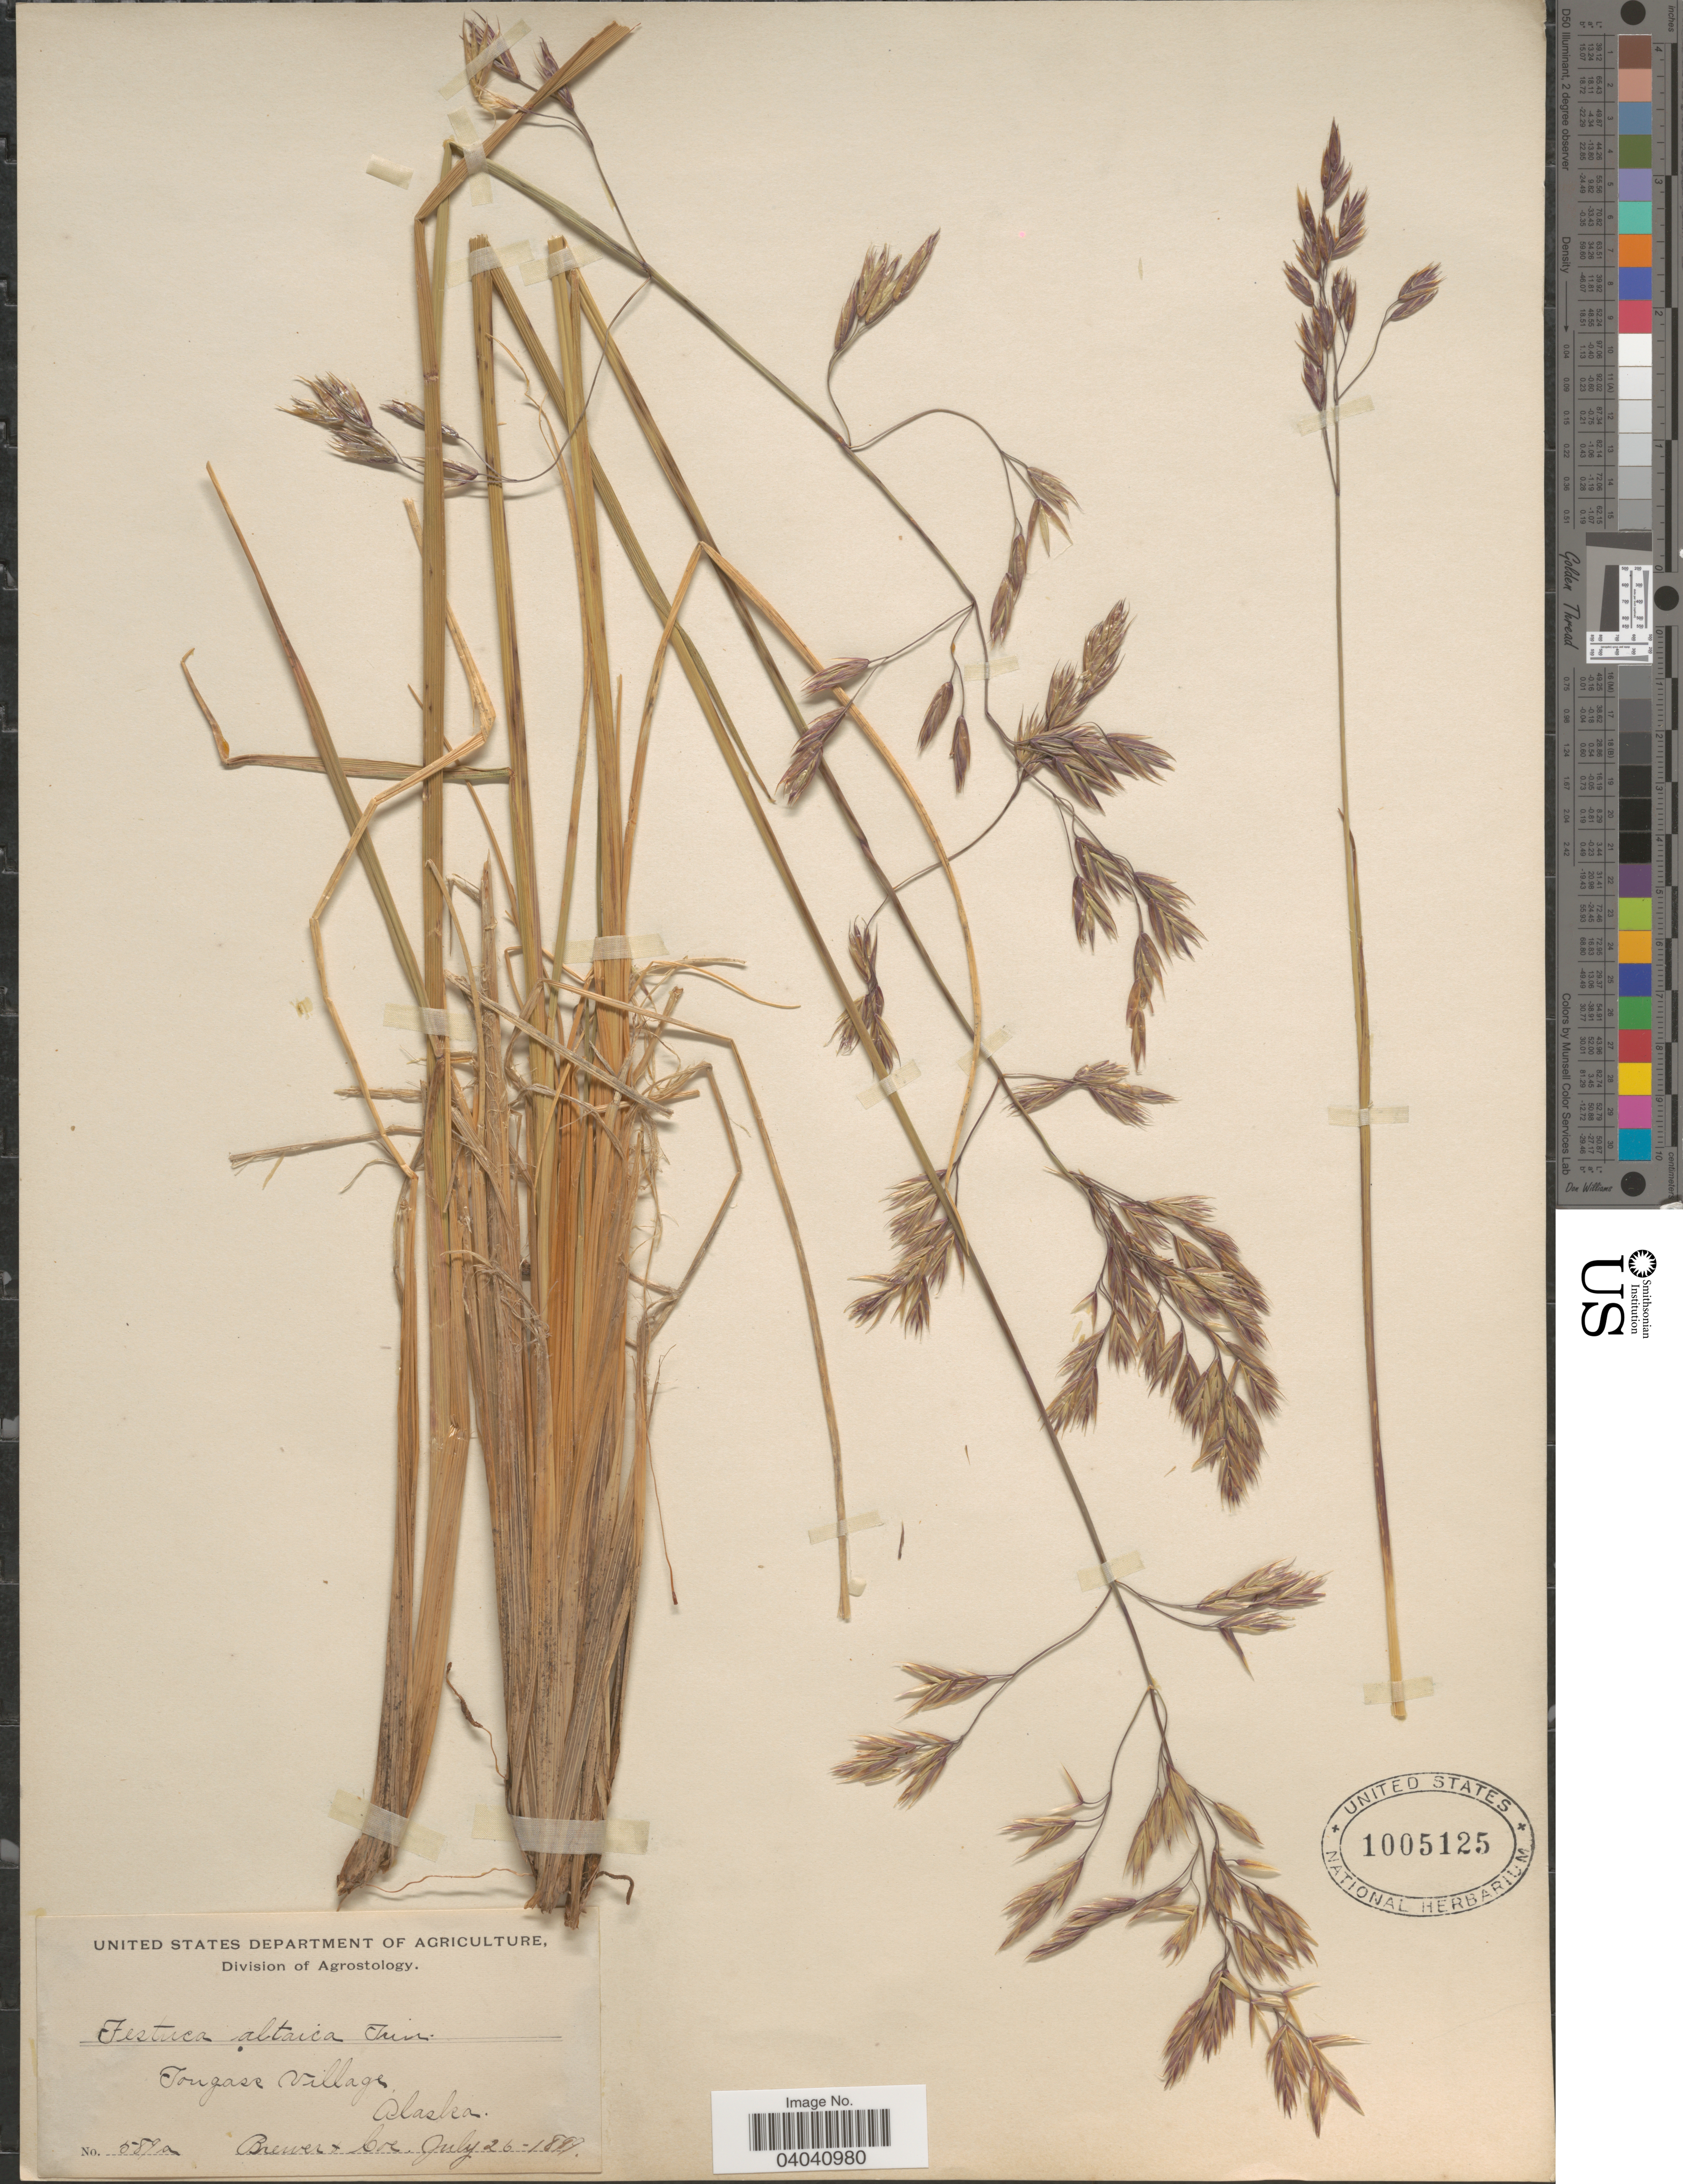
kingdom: Plantae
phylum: Tracheophyta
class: Liliopsida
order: Poales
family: Poaceae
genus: Festuca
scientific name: Festuca altaica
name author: Trin.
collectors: -. Brewer & Coe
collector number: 589a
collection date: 1899-07-26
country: United States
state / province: Alaska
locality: Tongass Village.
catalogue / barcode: US 1005125